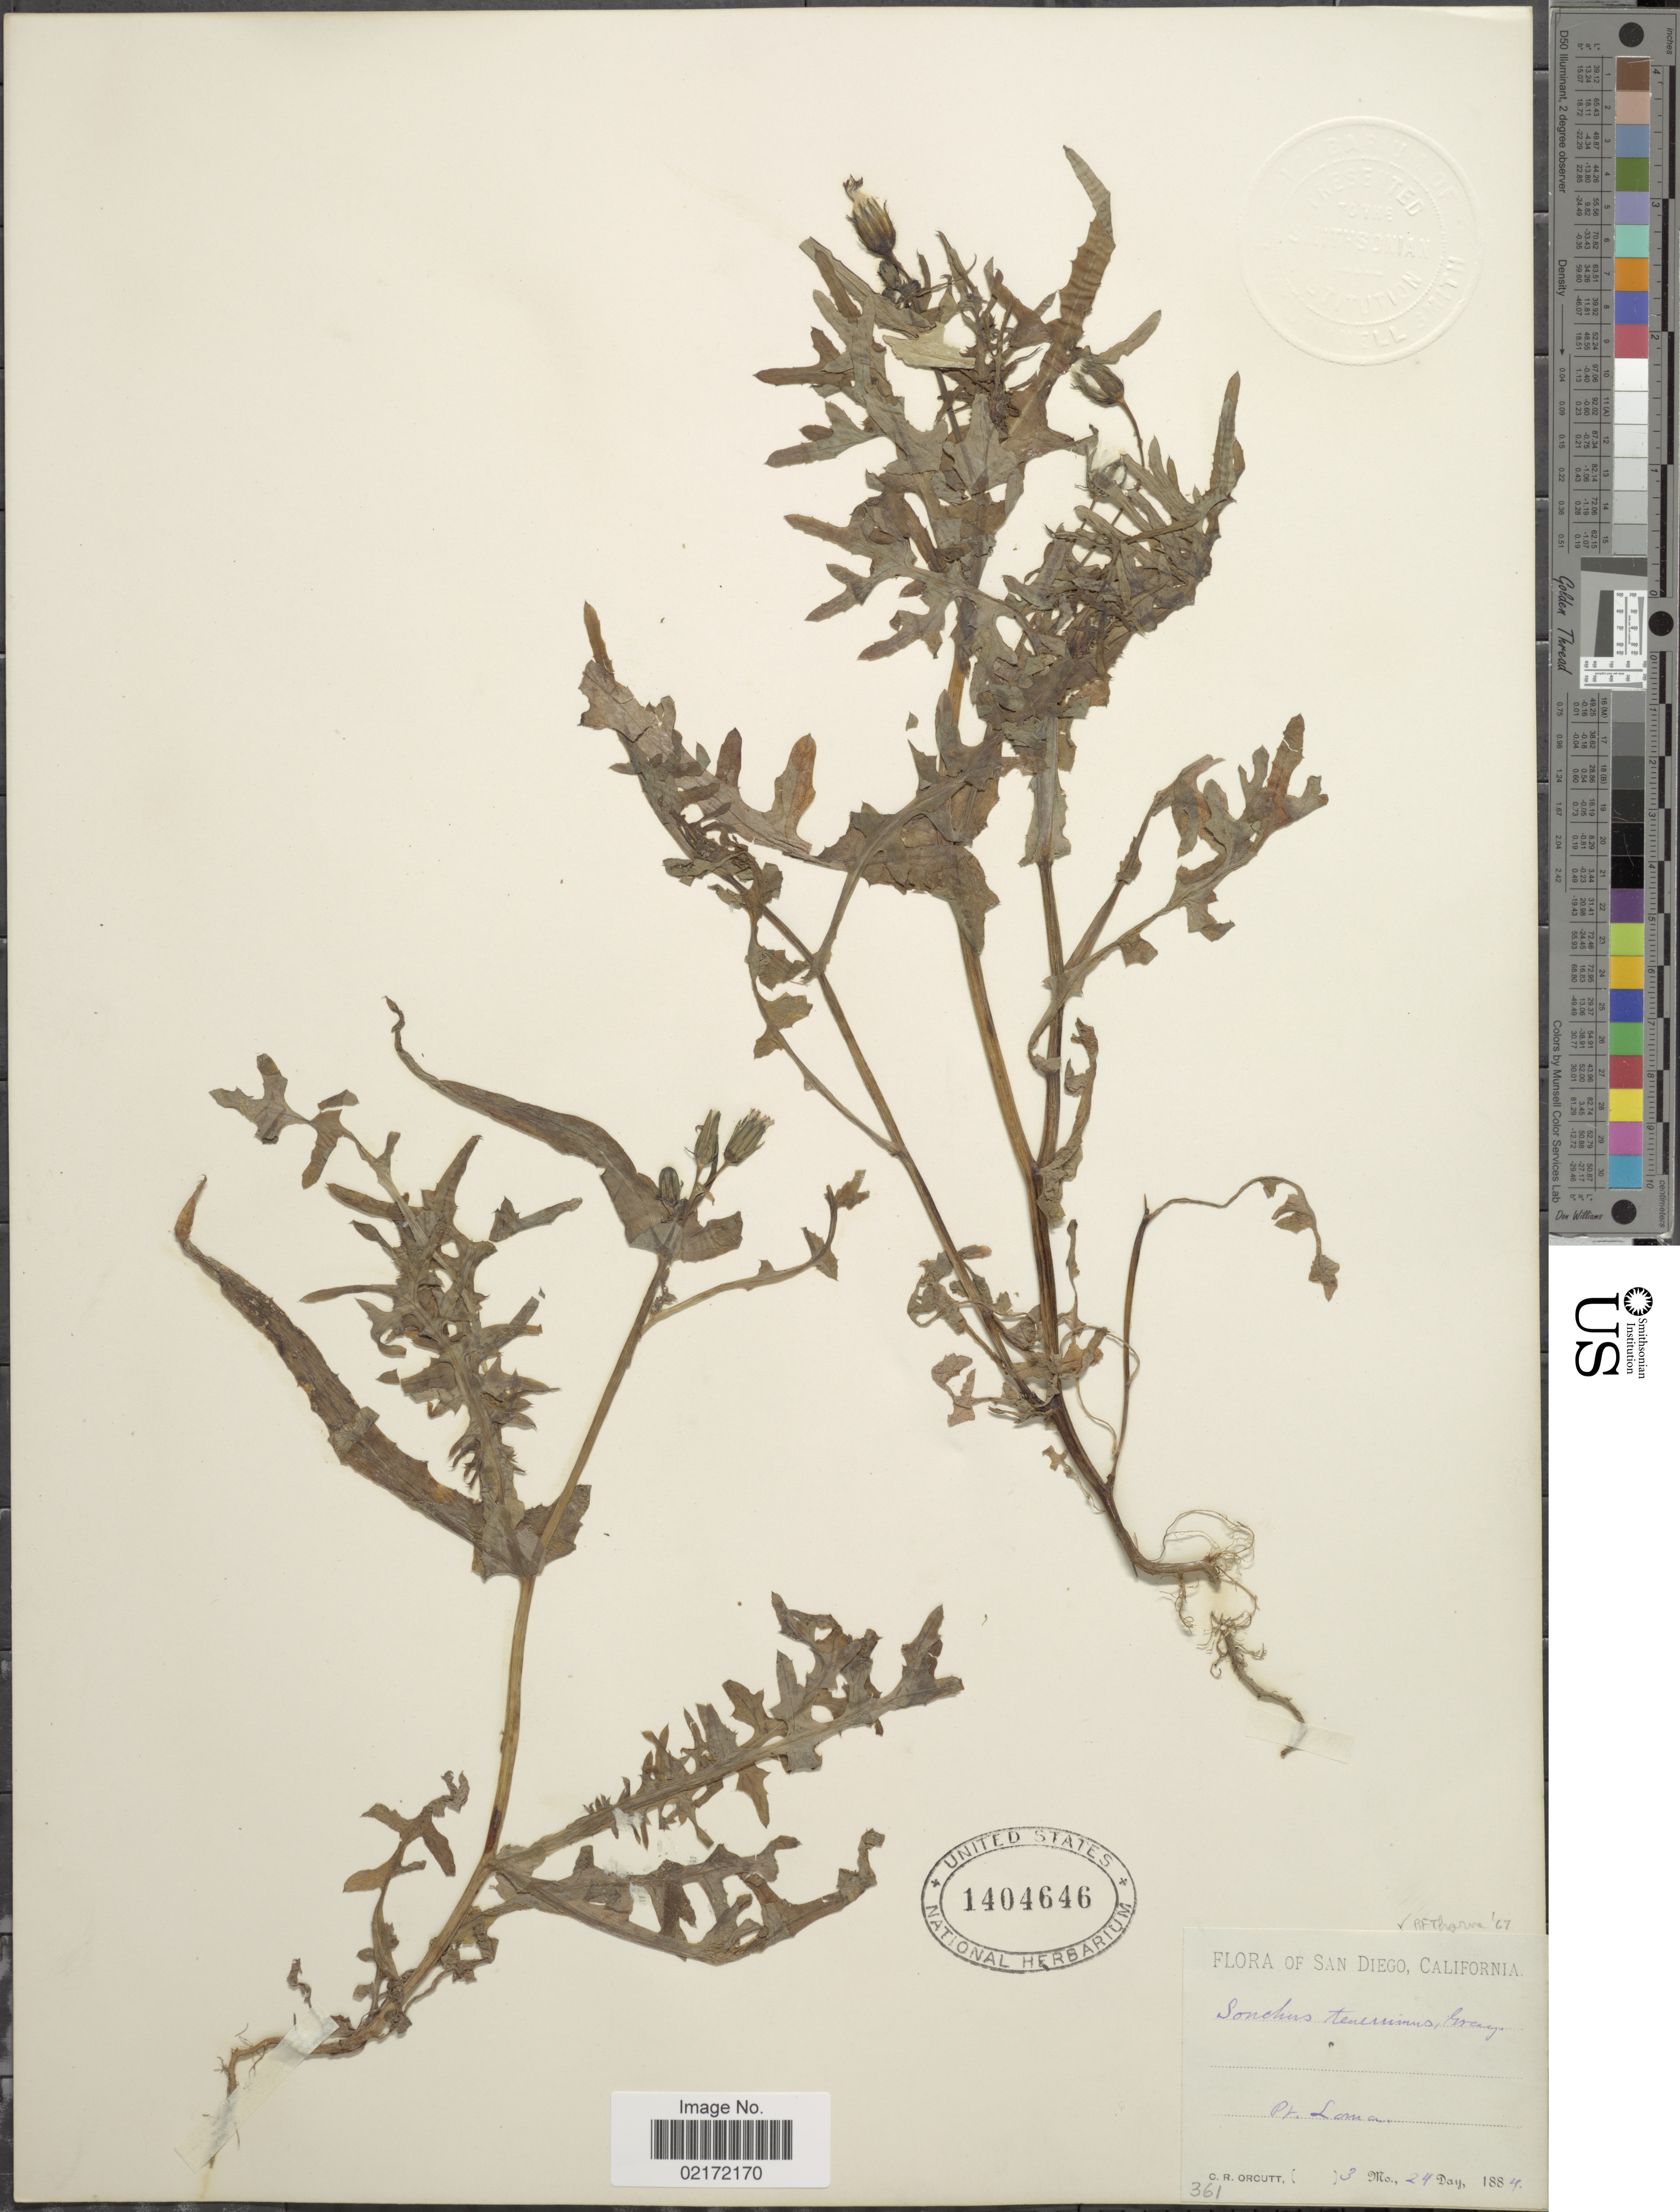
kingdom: Plantae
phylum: Tracheophyta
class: Magnoliopsida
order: Asterales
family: Asteraceae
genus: Sonchus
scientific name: Sonchus tenerrimus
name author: L.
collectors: C. R. Orcutt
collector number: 361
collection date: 1884-03-24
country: United States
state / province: California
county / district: San Diego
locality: San Diego, California. Pt. Loma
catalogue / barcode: US 1404646